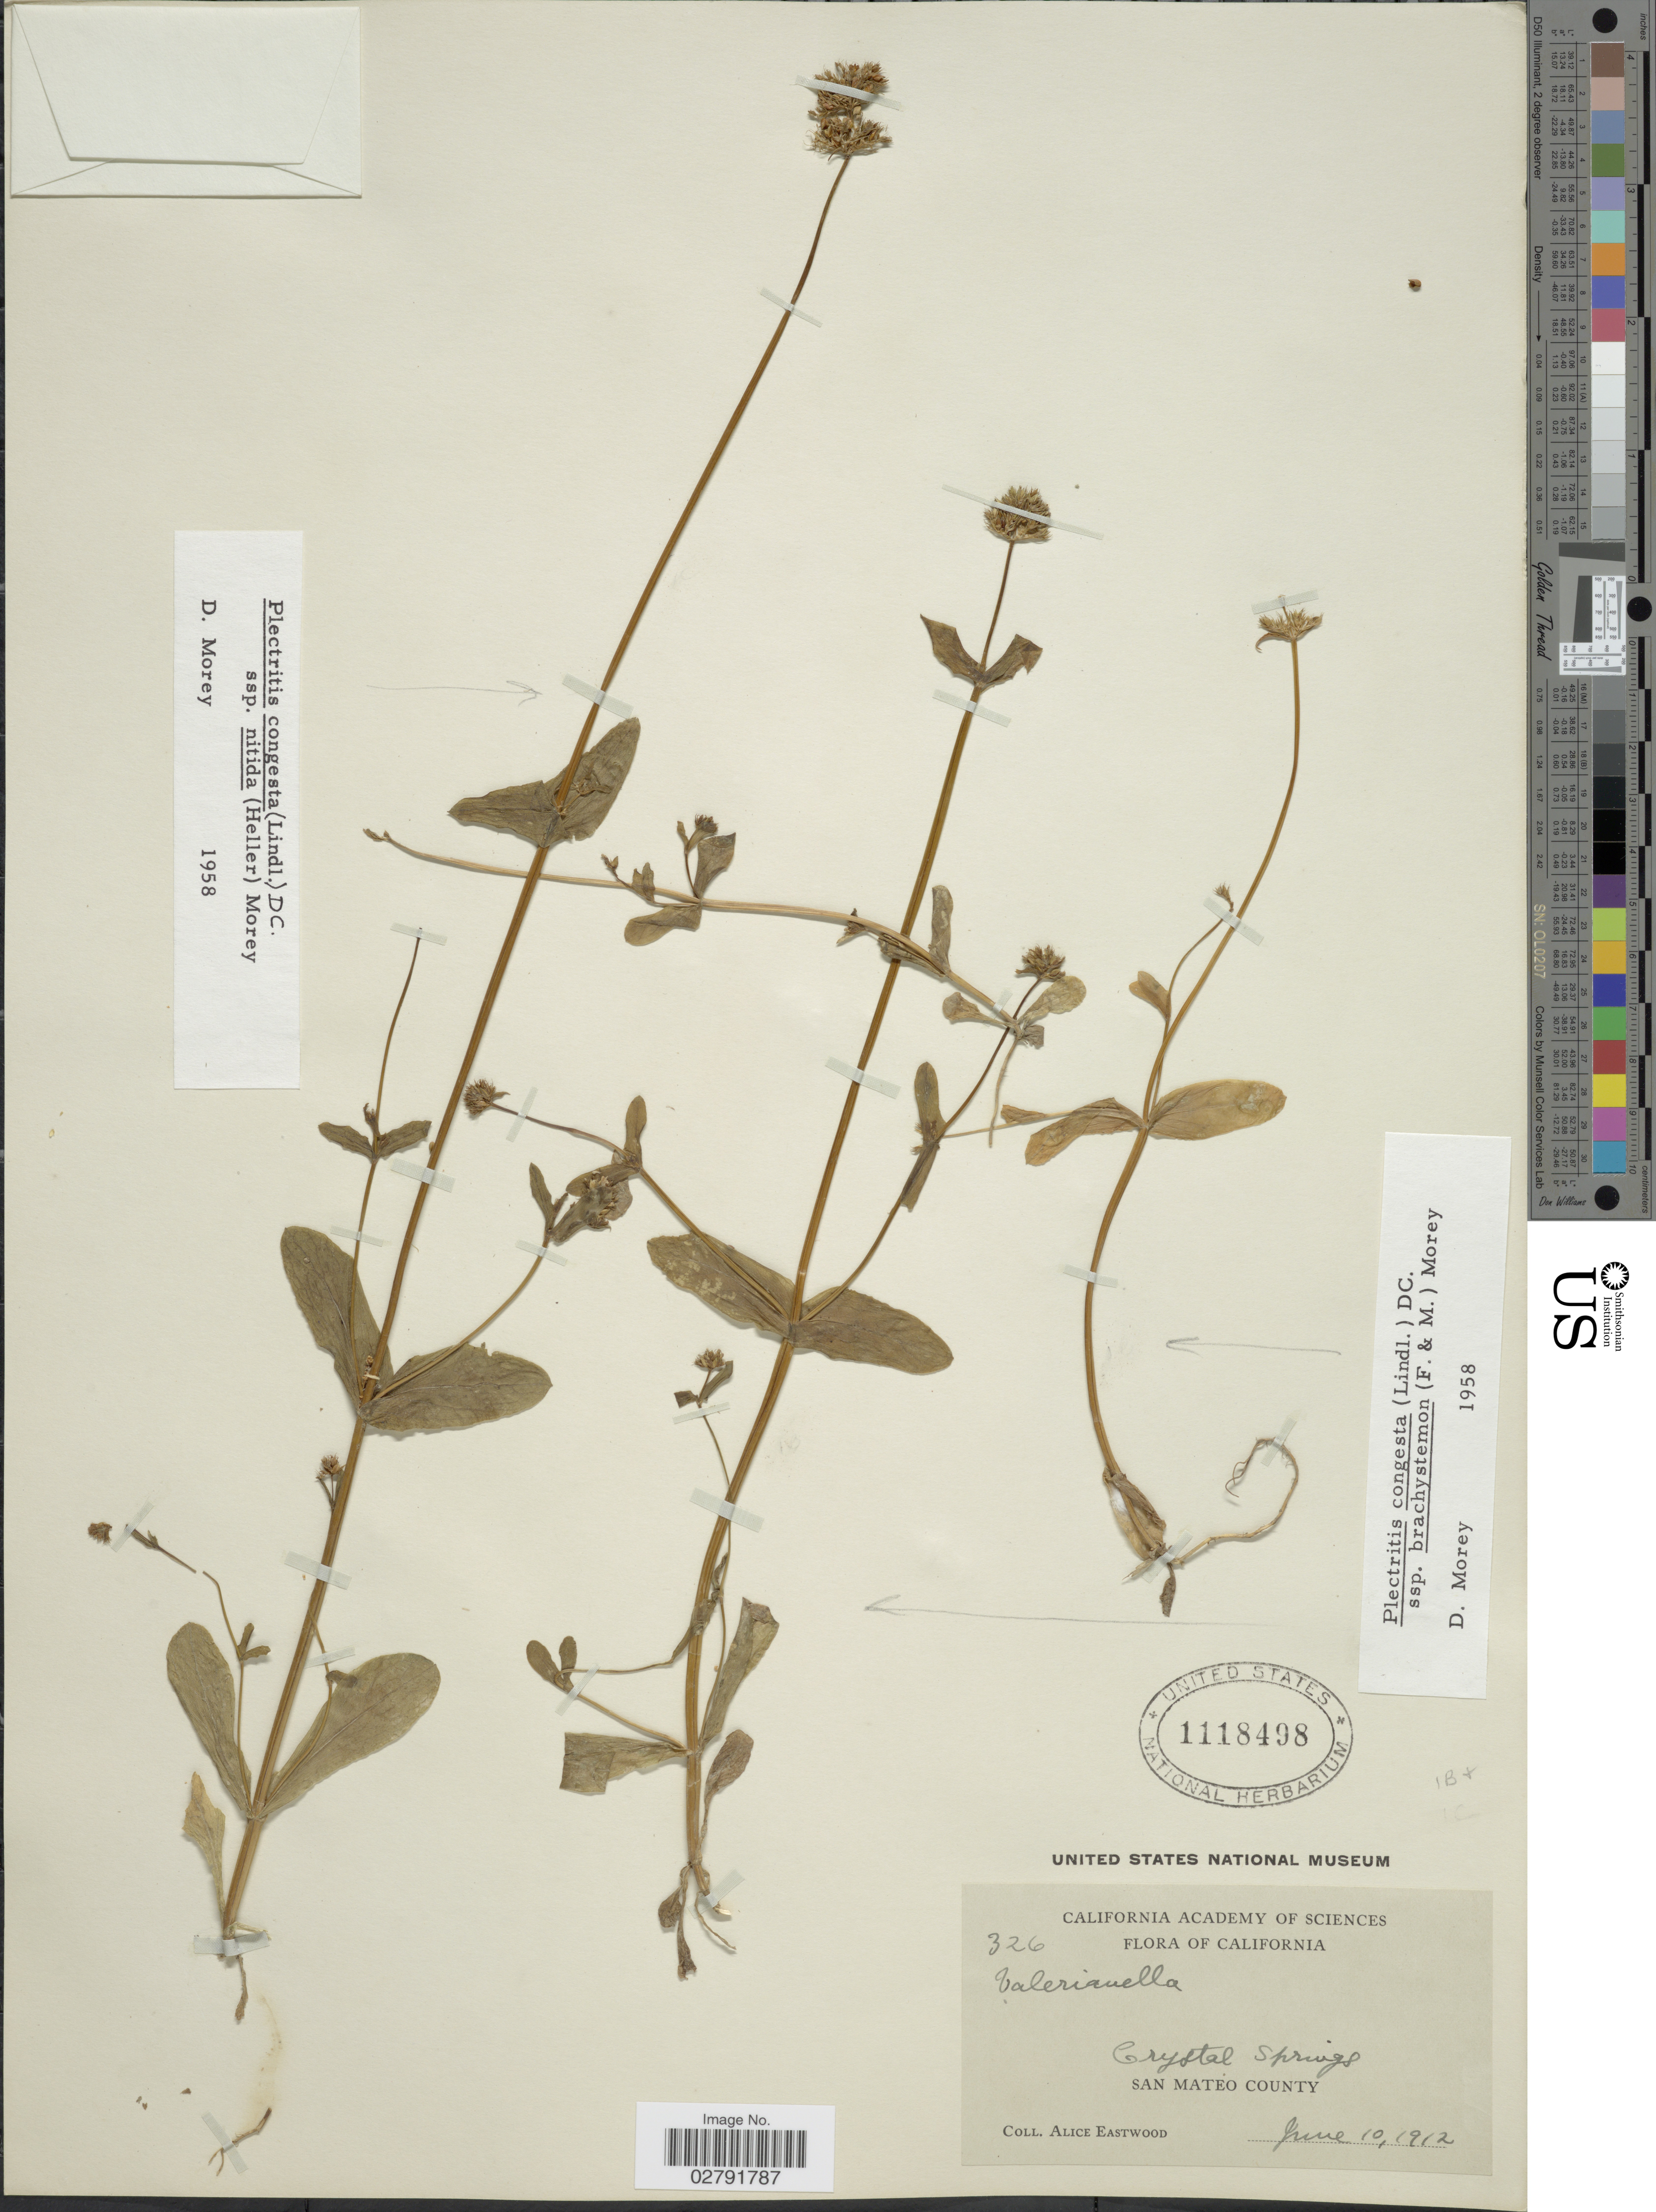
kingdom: Plantae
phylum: Tracheophyta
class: Magnoliopsida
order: Dipsacales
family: Caprifoliaceae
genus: Plectritis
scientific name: Plectritis congesta subsp. brachystemon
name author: (Fisch. & C.A. Mey.) Morey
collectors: A. Eastwood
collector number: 326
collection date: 1912-06-10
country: United States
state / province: California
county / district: San Mateo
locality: Crystal Springs. San Mateo County.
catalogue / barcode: US 1118498